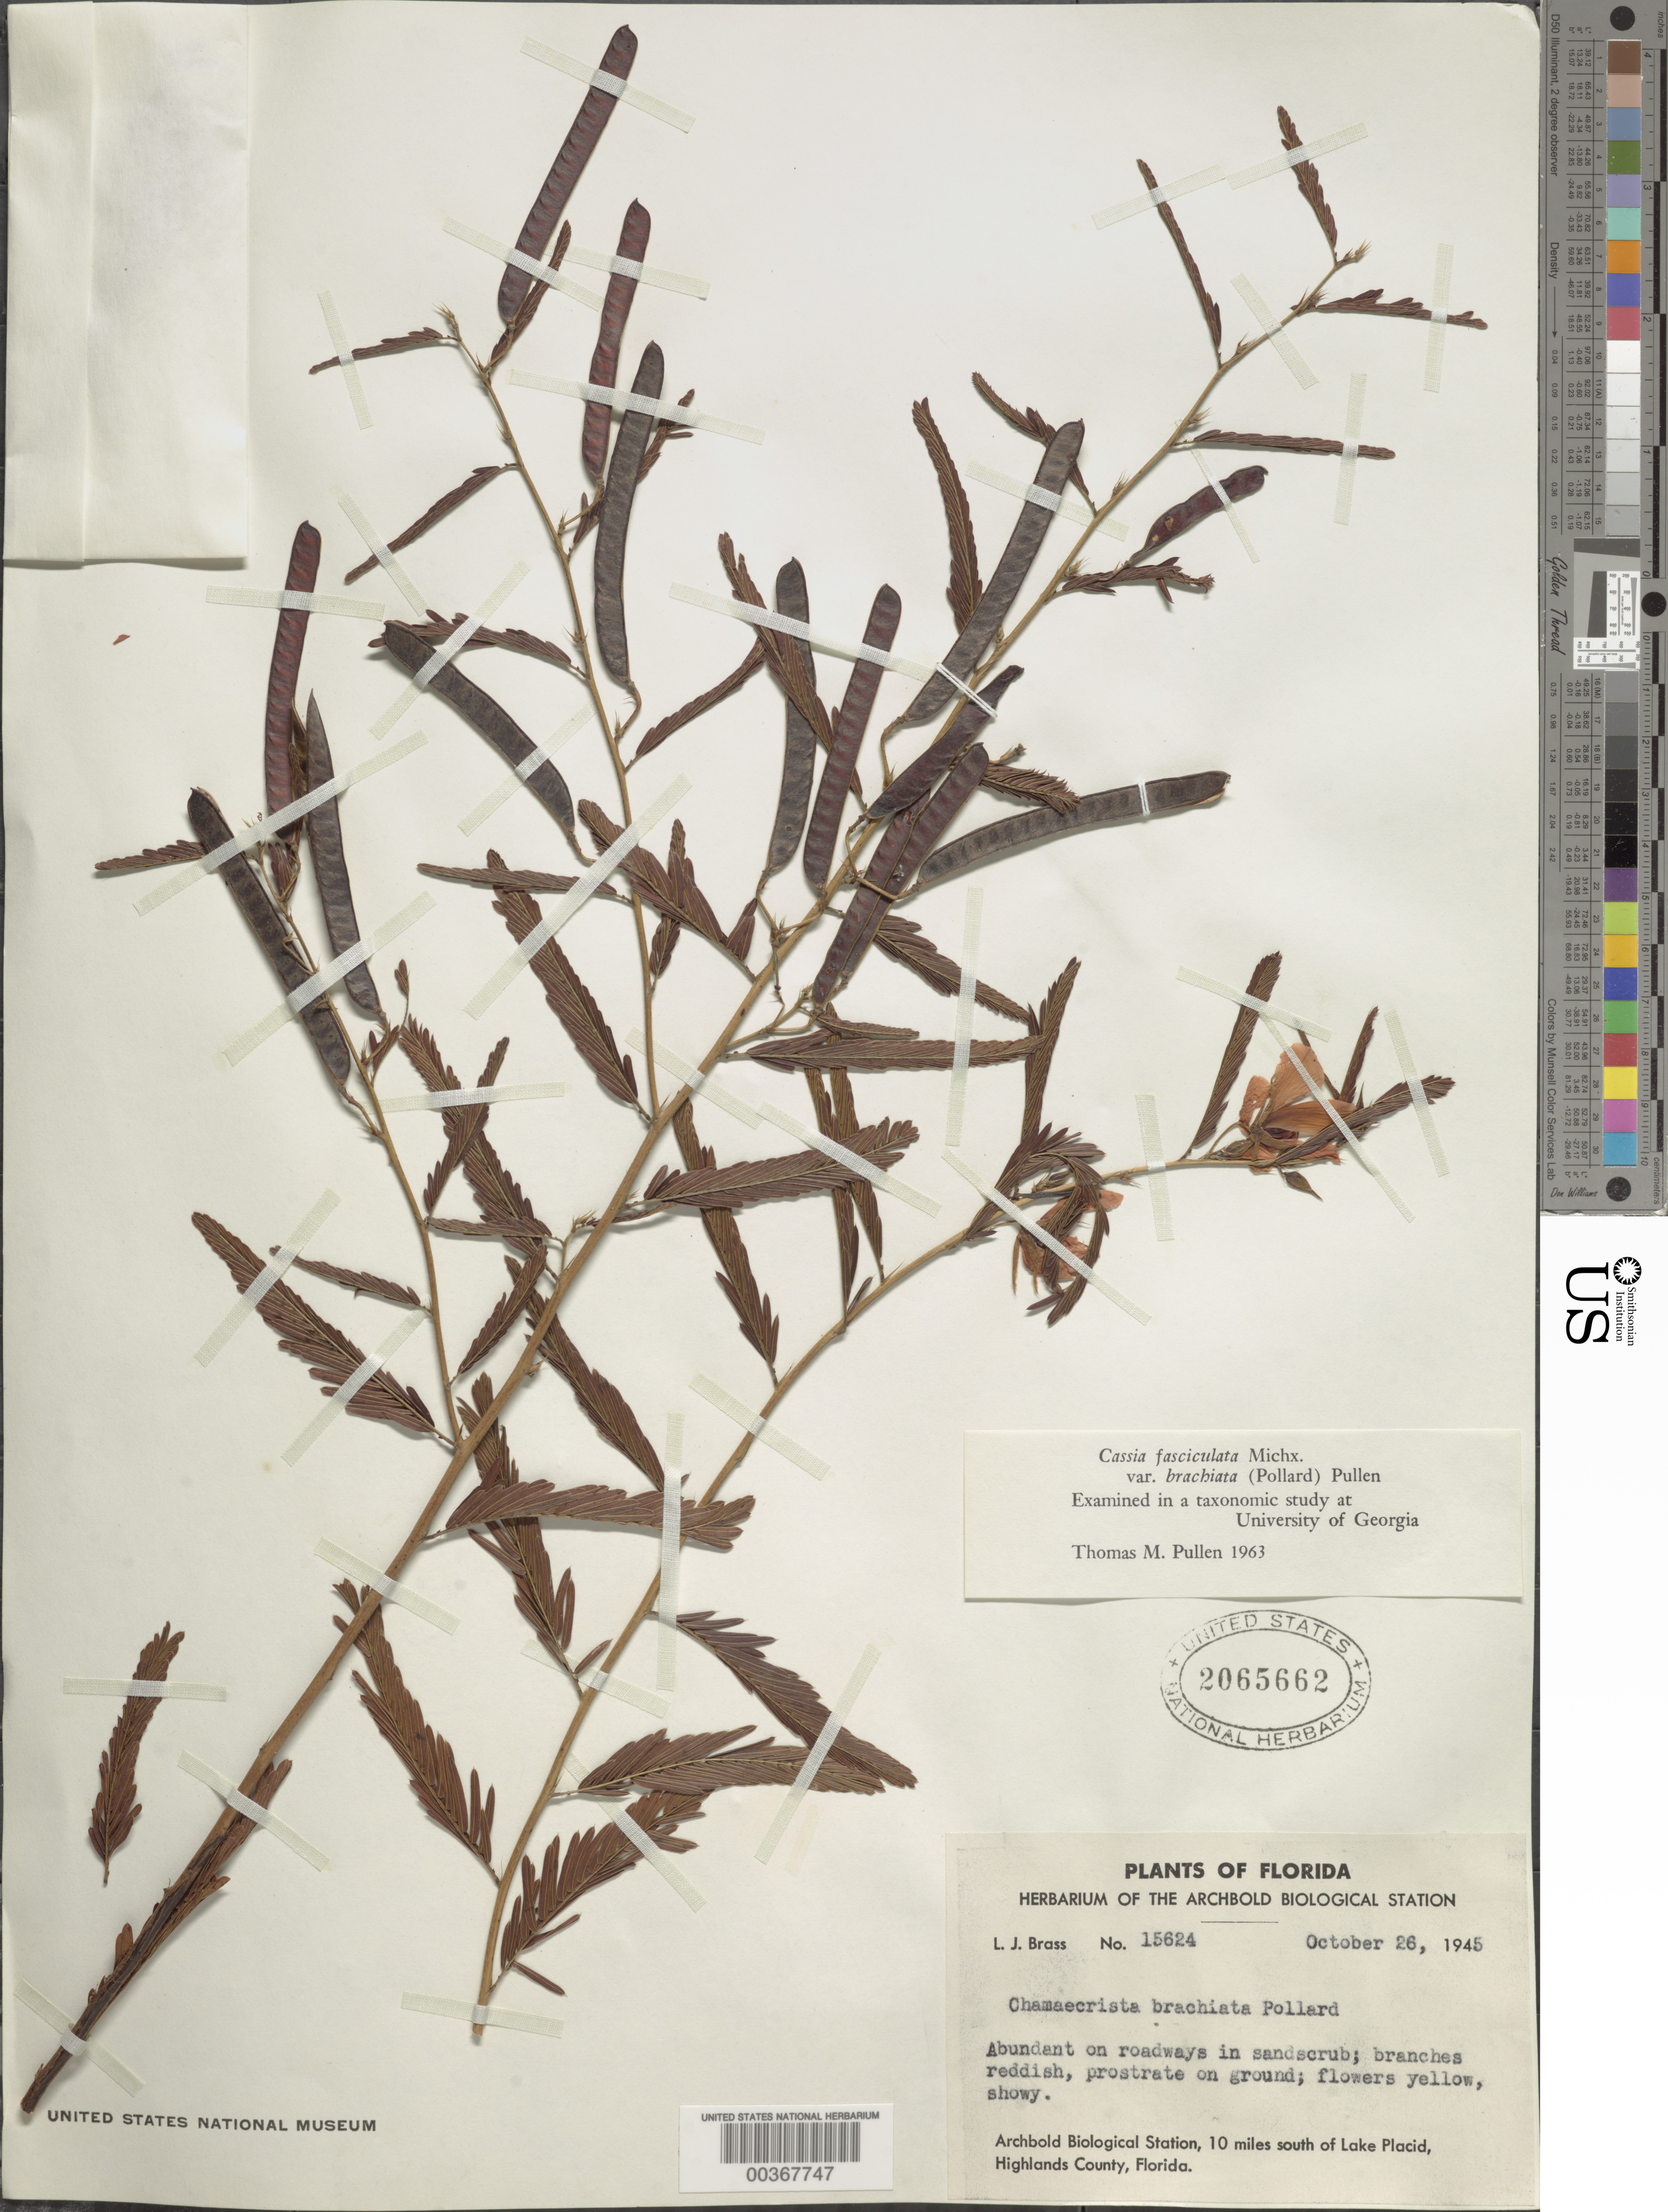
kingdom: Plantae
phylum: Tracheophyta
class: Magnoliopsida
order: Fabales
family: Fabaceae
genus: Cassia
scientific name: Cassia fasciculata var. brachiata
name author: (Pollard) Pullen ex Isley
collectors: L. J. Brass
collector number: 15624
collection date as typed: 26 Oct 1945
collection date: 1945-10-26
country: United States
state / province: Florida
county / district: Highlands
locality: Archbold biological station, 10 mi s of lake placid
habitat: Roadways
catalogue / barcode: US 2065662